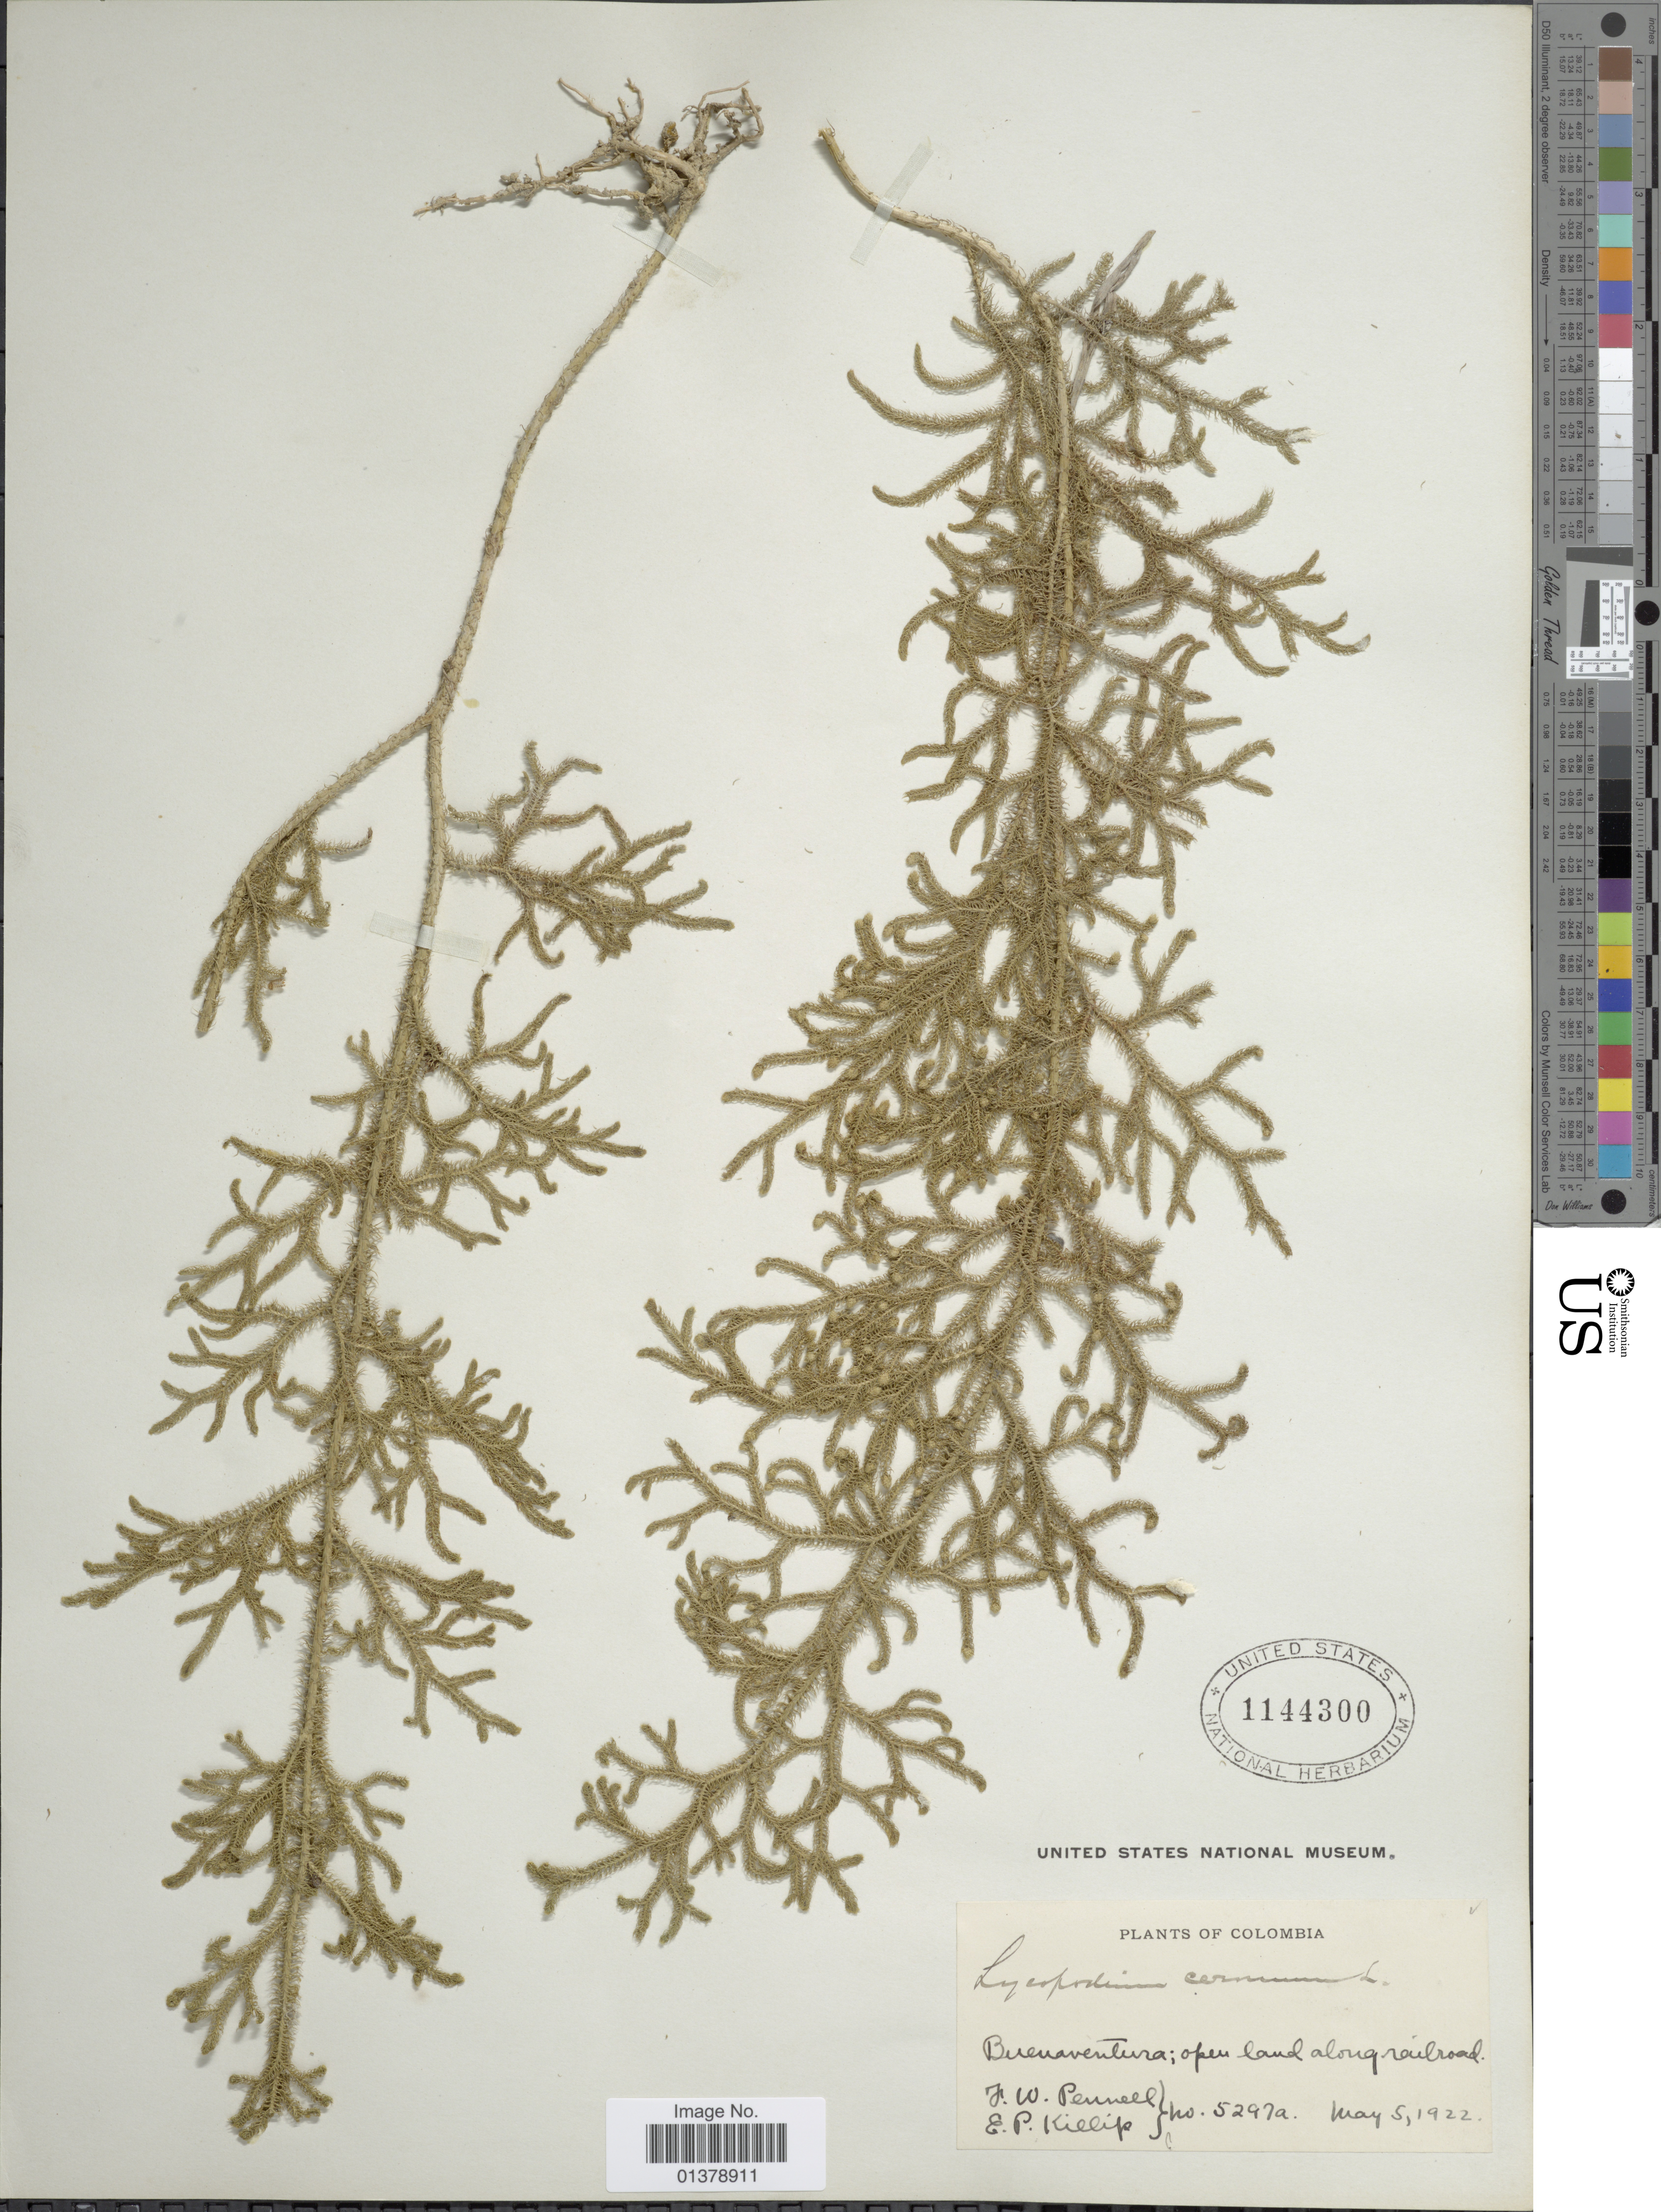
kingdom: Plantae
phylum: Tracheophyta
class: Lycopodiopsida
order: Lycopodiales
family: Lycopodiaceae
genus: Palhinhaea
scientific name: Palhinhaea cernua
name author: (L.) Vasc. & Franco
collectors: F. W. Pennell & E. P. Killip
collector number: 5297a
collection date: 1922-05-05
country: Colombia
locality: Buenaventura: open land along rail road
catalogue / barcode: US 1144300